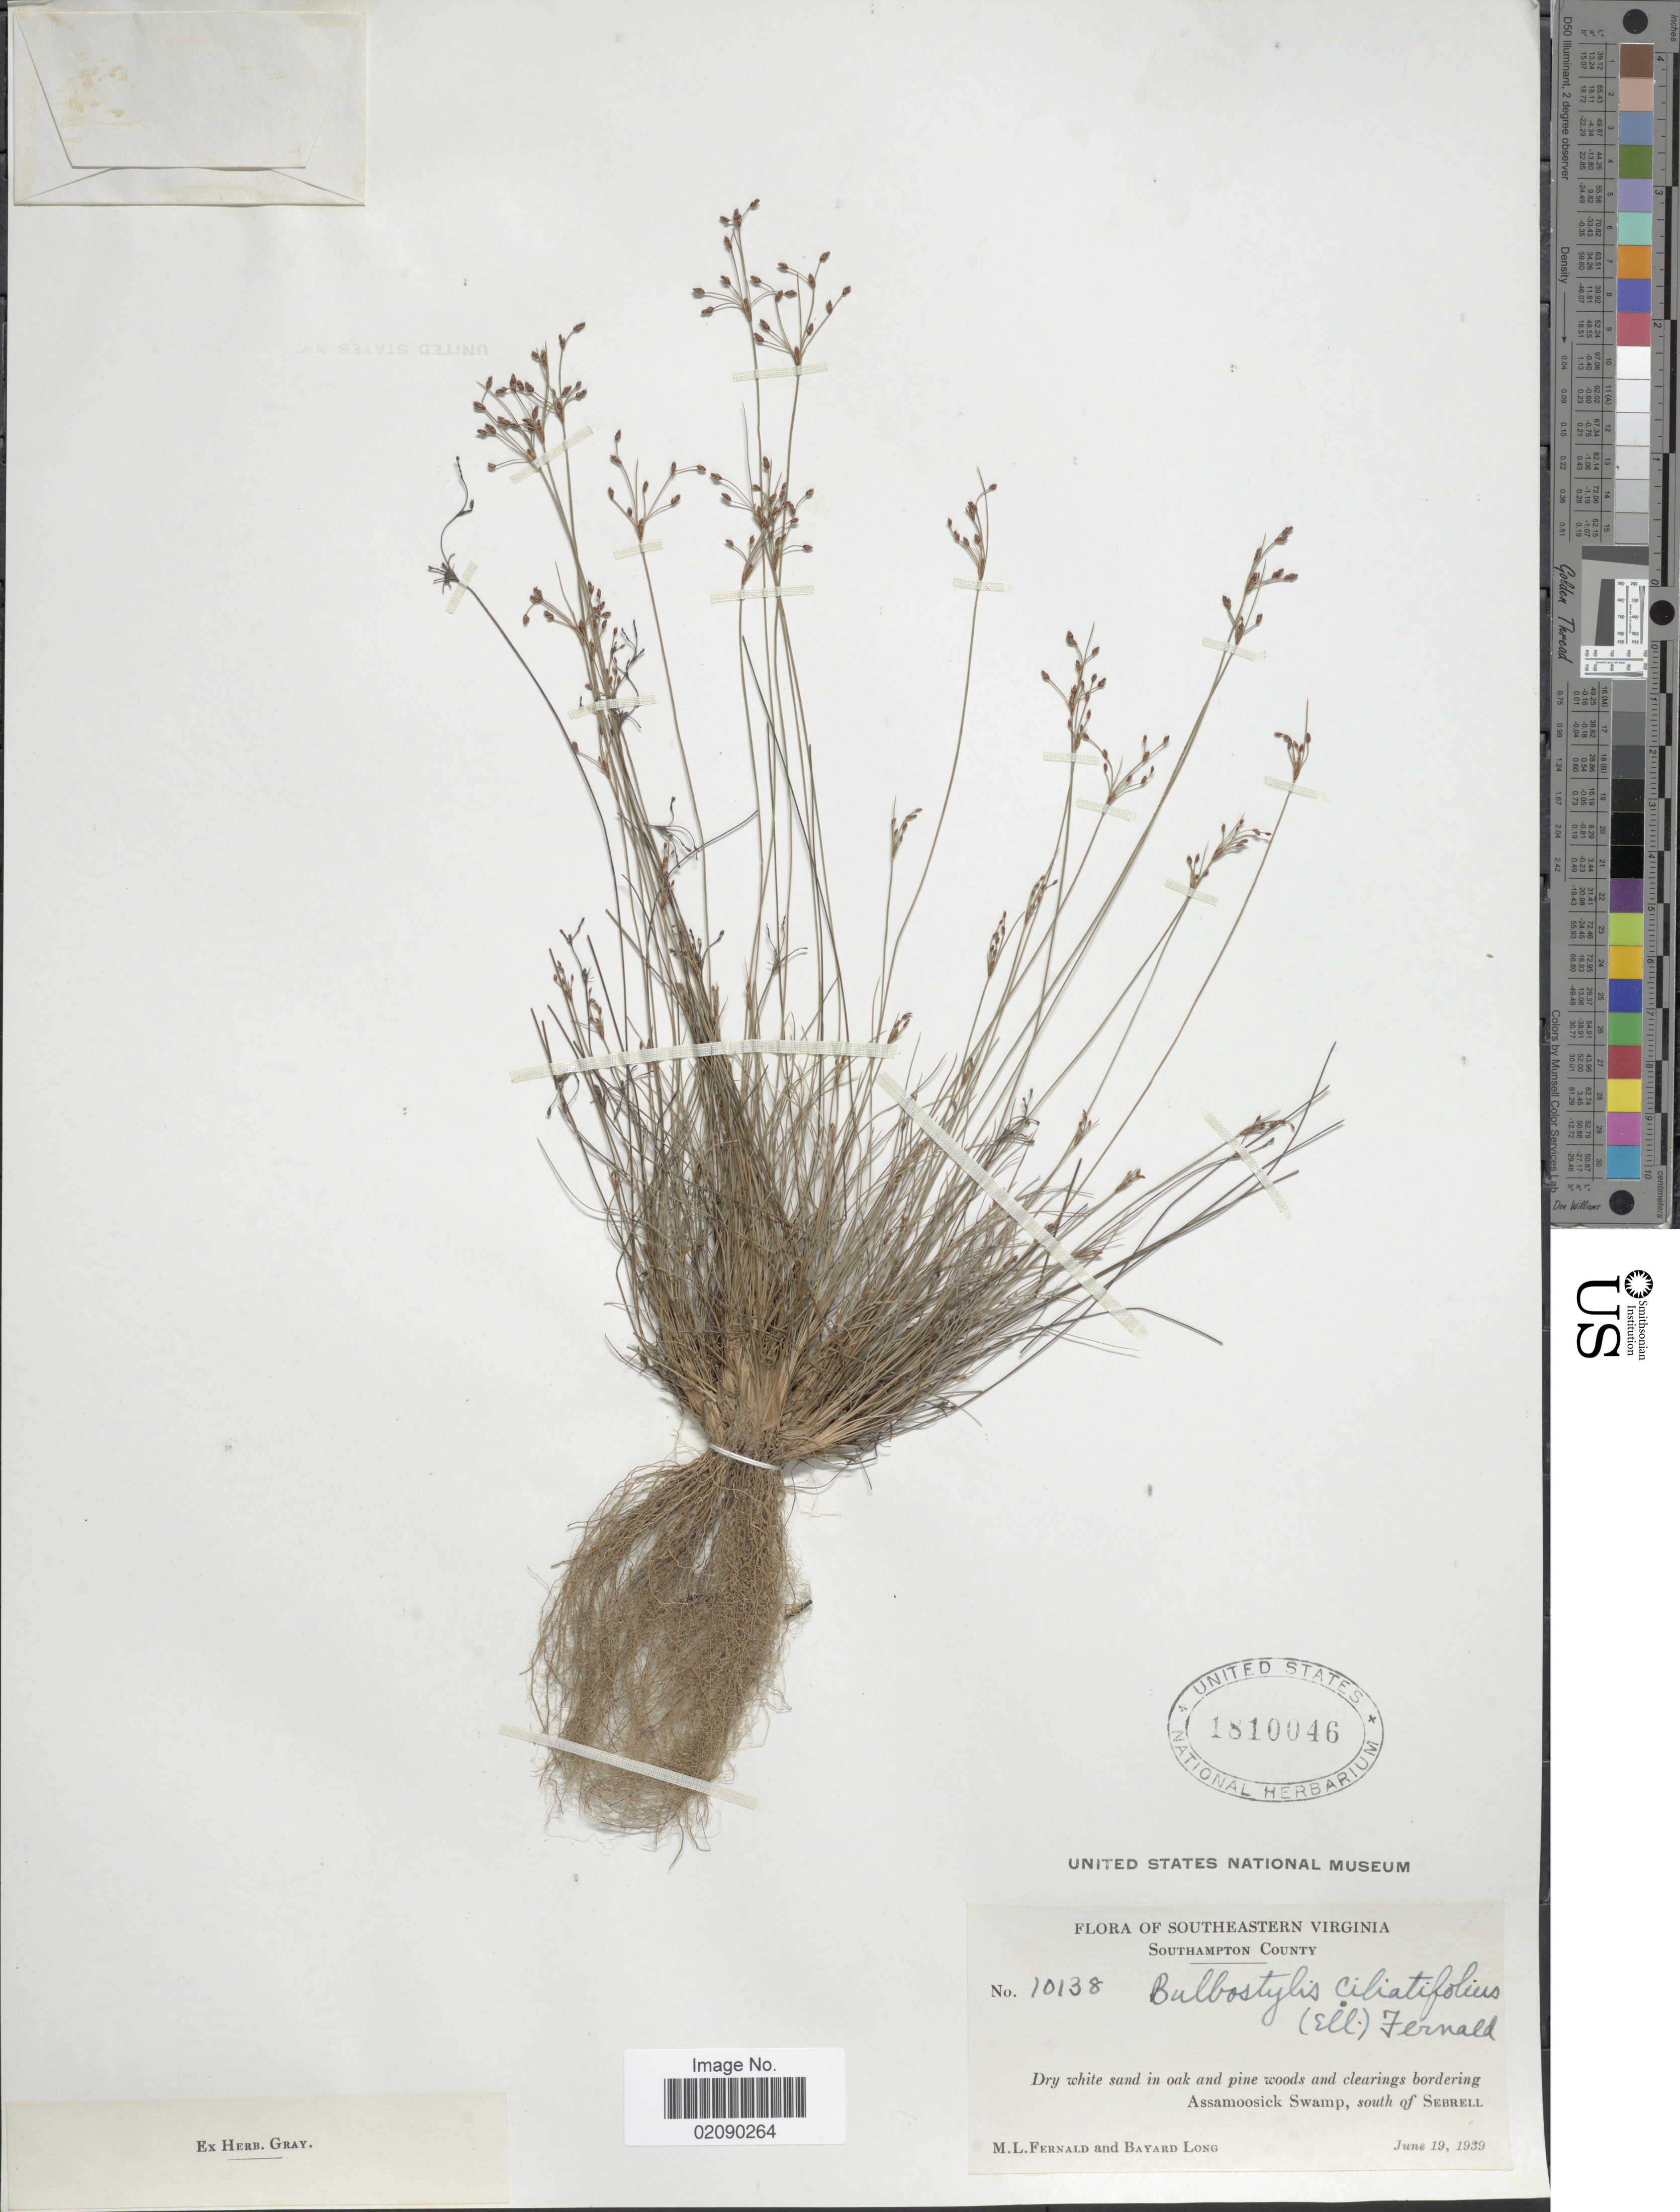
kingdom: Plantae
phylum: Tracheophyta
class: Liliopsida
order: Poales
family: Cyperaceae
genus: Bulbostylis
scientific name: Bulbostylis ciliatifolia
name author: (Elliott) Fernald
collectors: M. L. Fernald & B. Long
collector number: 101388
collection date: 1939-06-19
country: United States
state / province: Virginia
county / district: Southampton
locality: Southeastern Virginia. Southampton County. bordering Assamoosick Swamp, south of Sebrell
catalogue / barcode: US 1810046